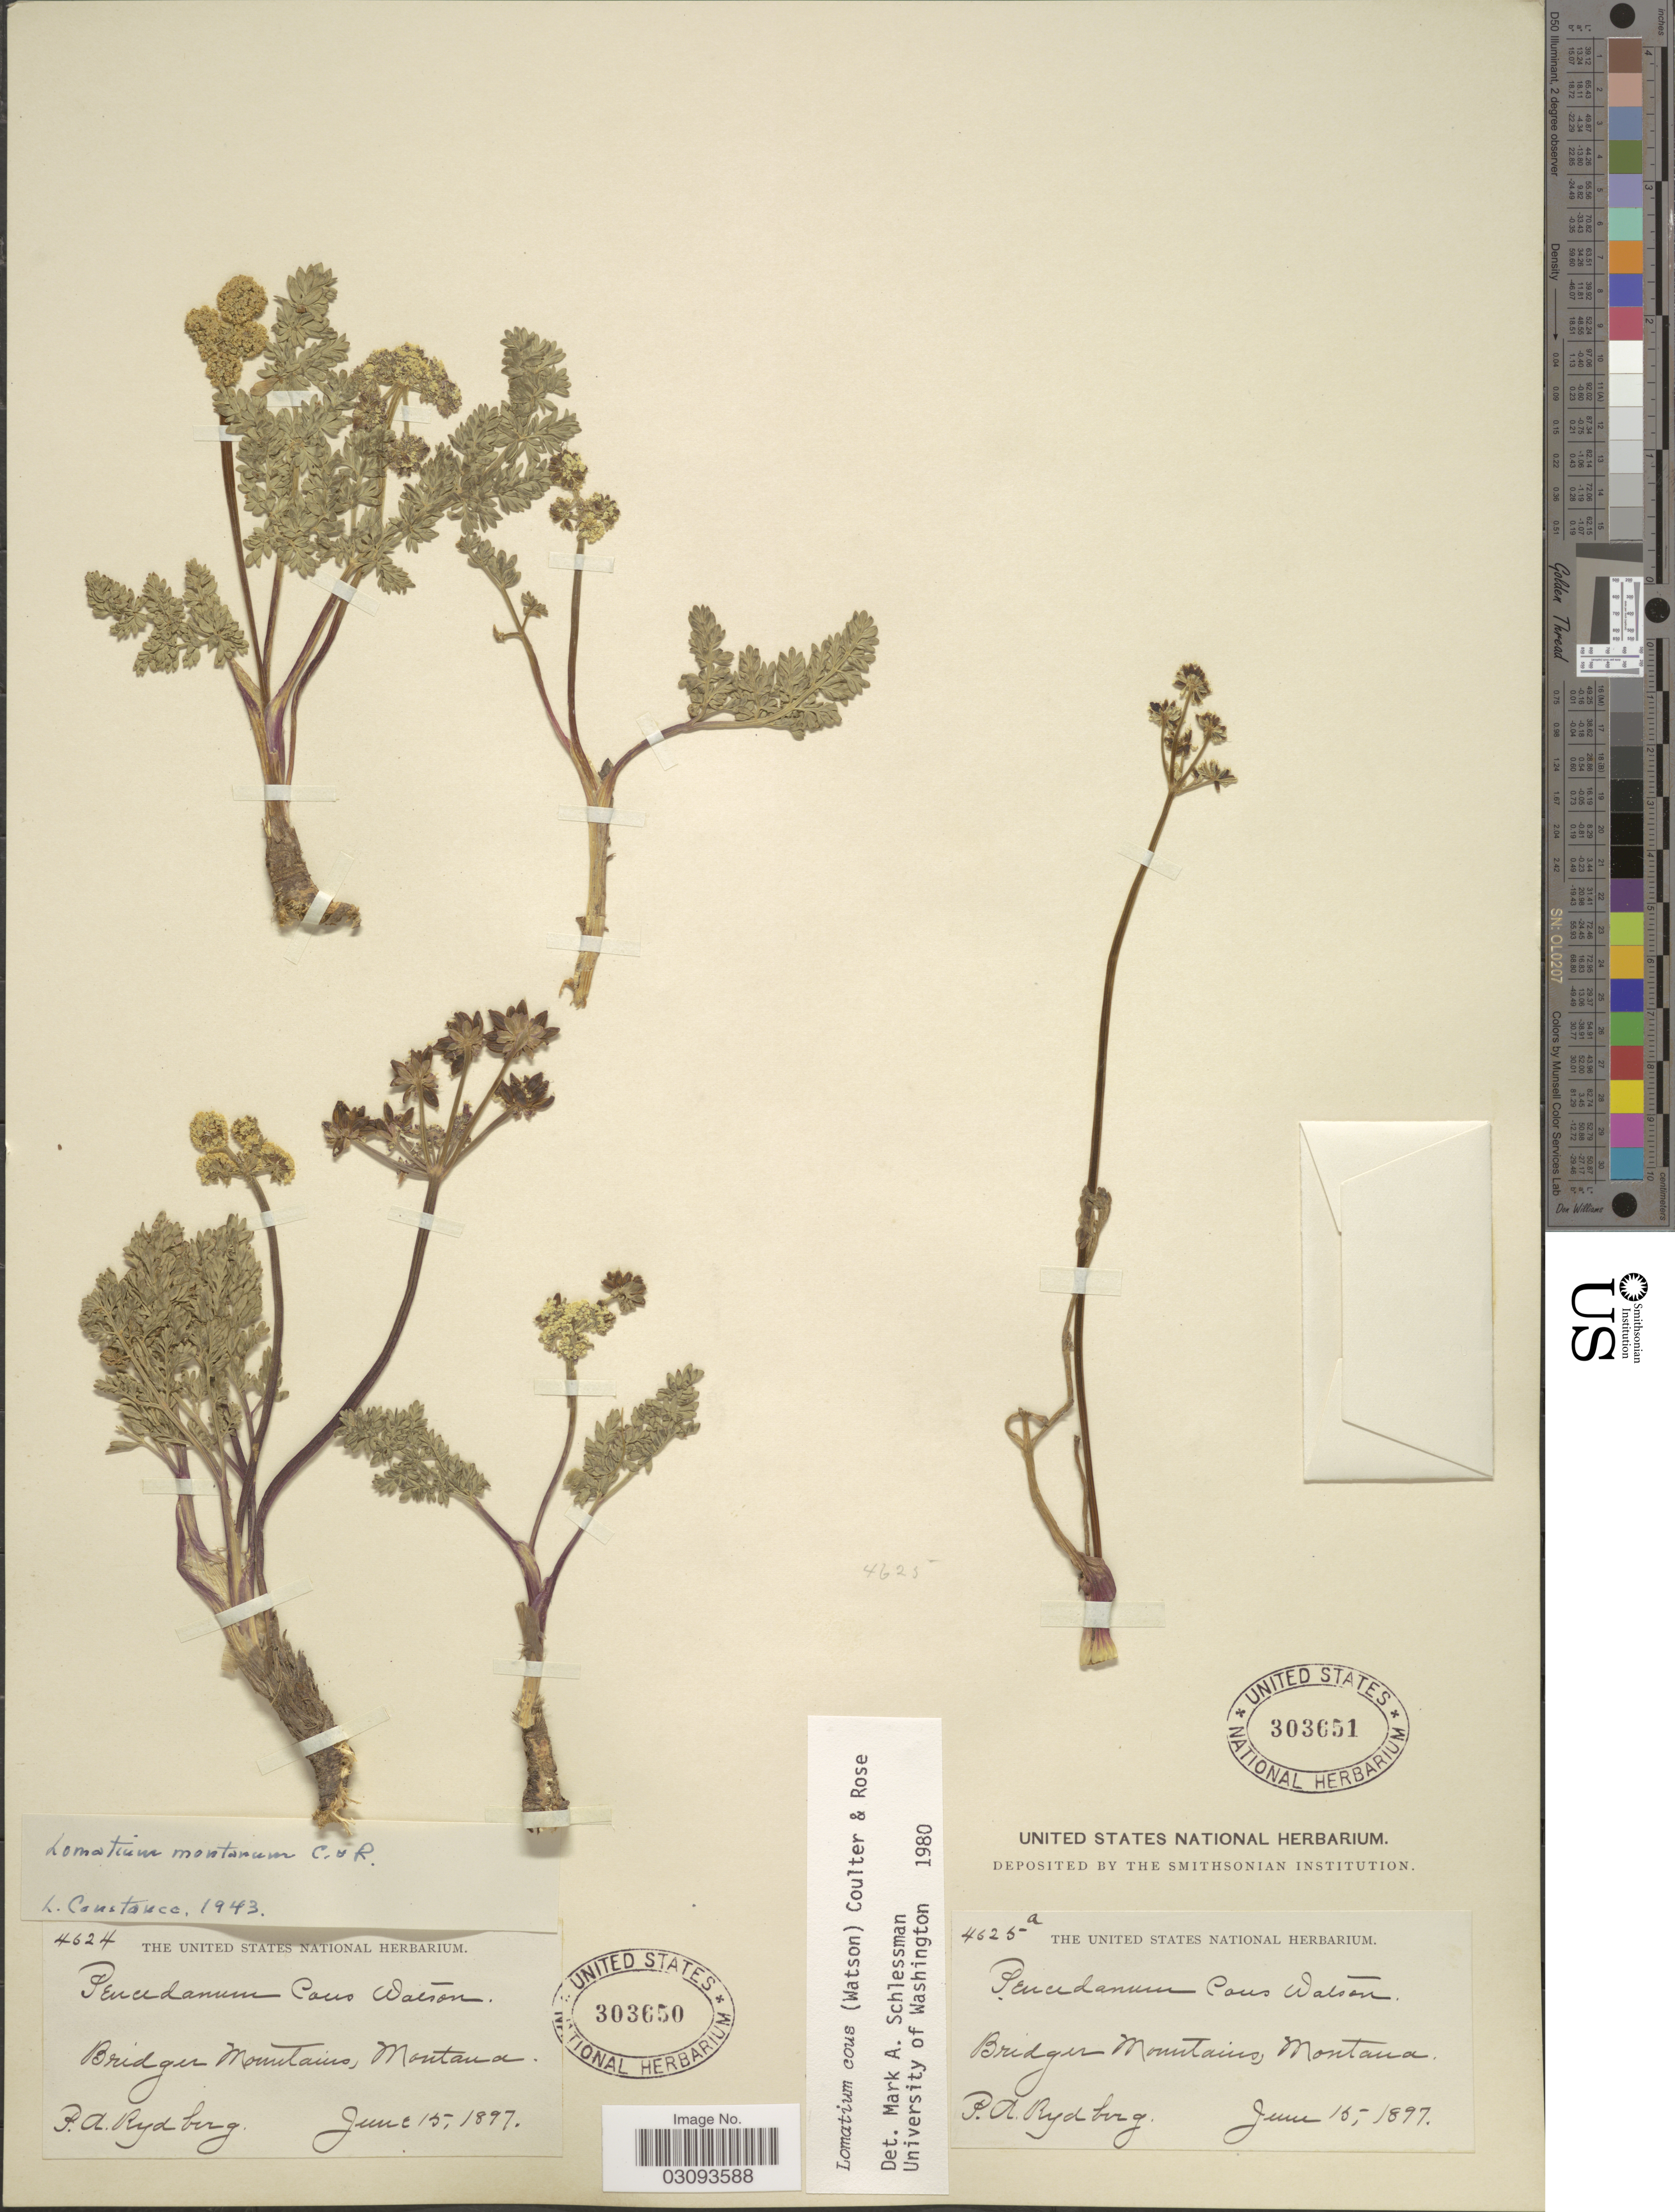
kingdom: Plantae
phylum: Tracheophyta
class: Magnoliopsida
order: Apiales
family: Apiaceae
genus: Lomatium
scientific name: Lomatium cous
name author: (S. Watson) J.M. Coult. & Rose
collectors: P. A. Rydberg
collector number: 4625a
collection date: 1897-06-15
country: United States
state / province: Montana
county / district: Gallatin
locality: Bridger Mountains.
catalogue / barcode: US 303651-2